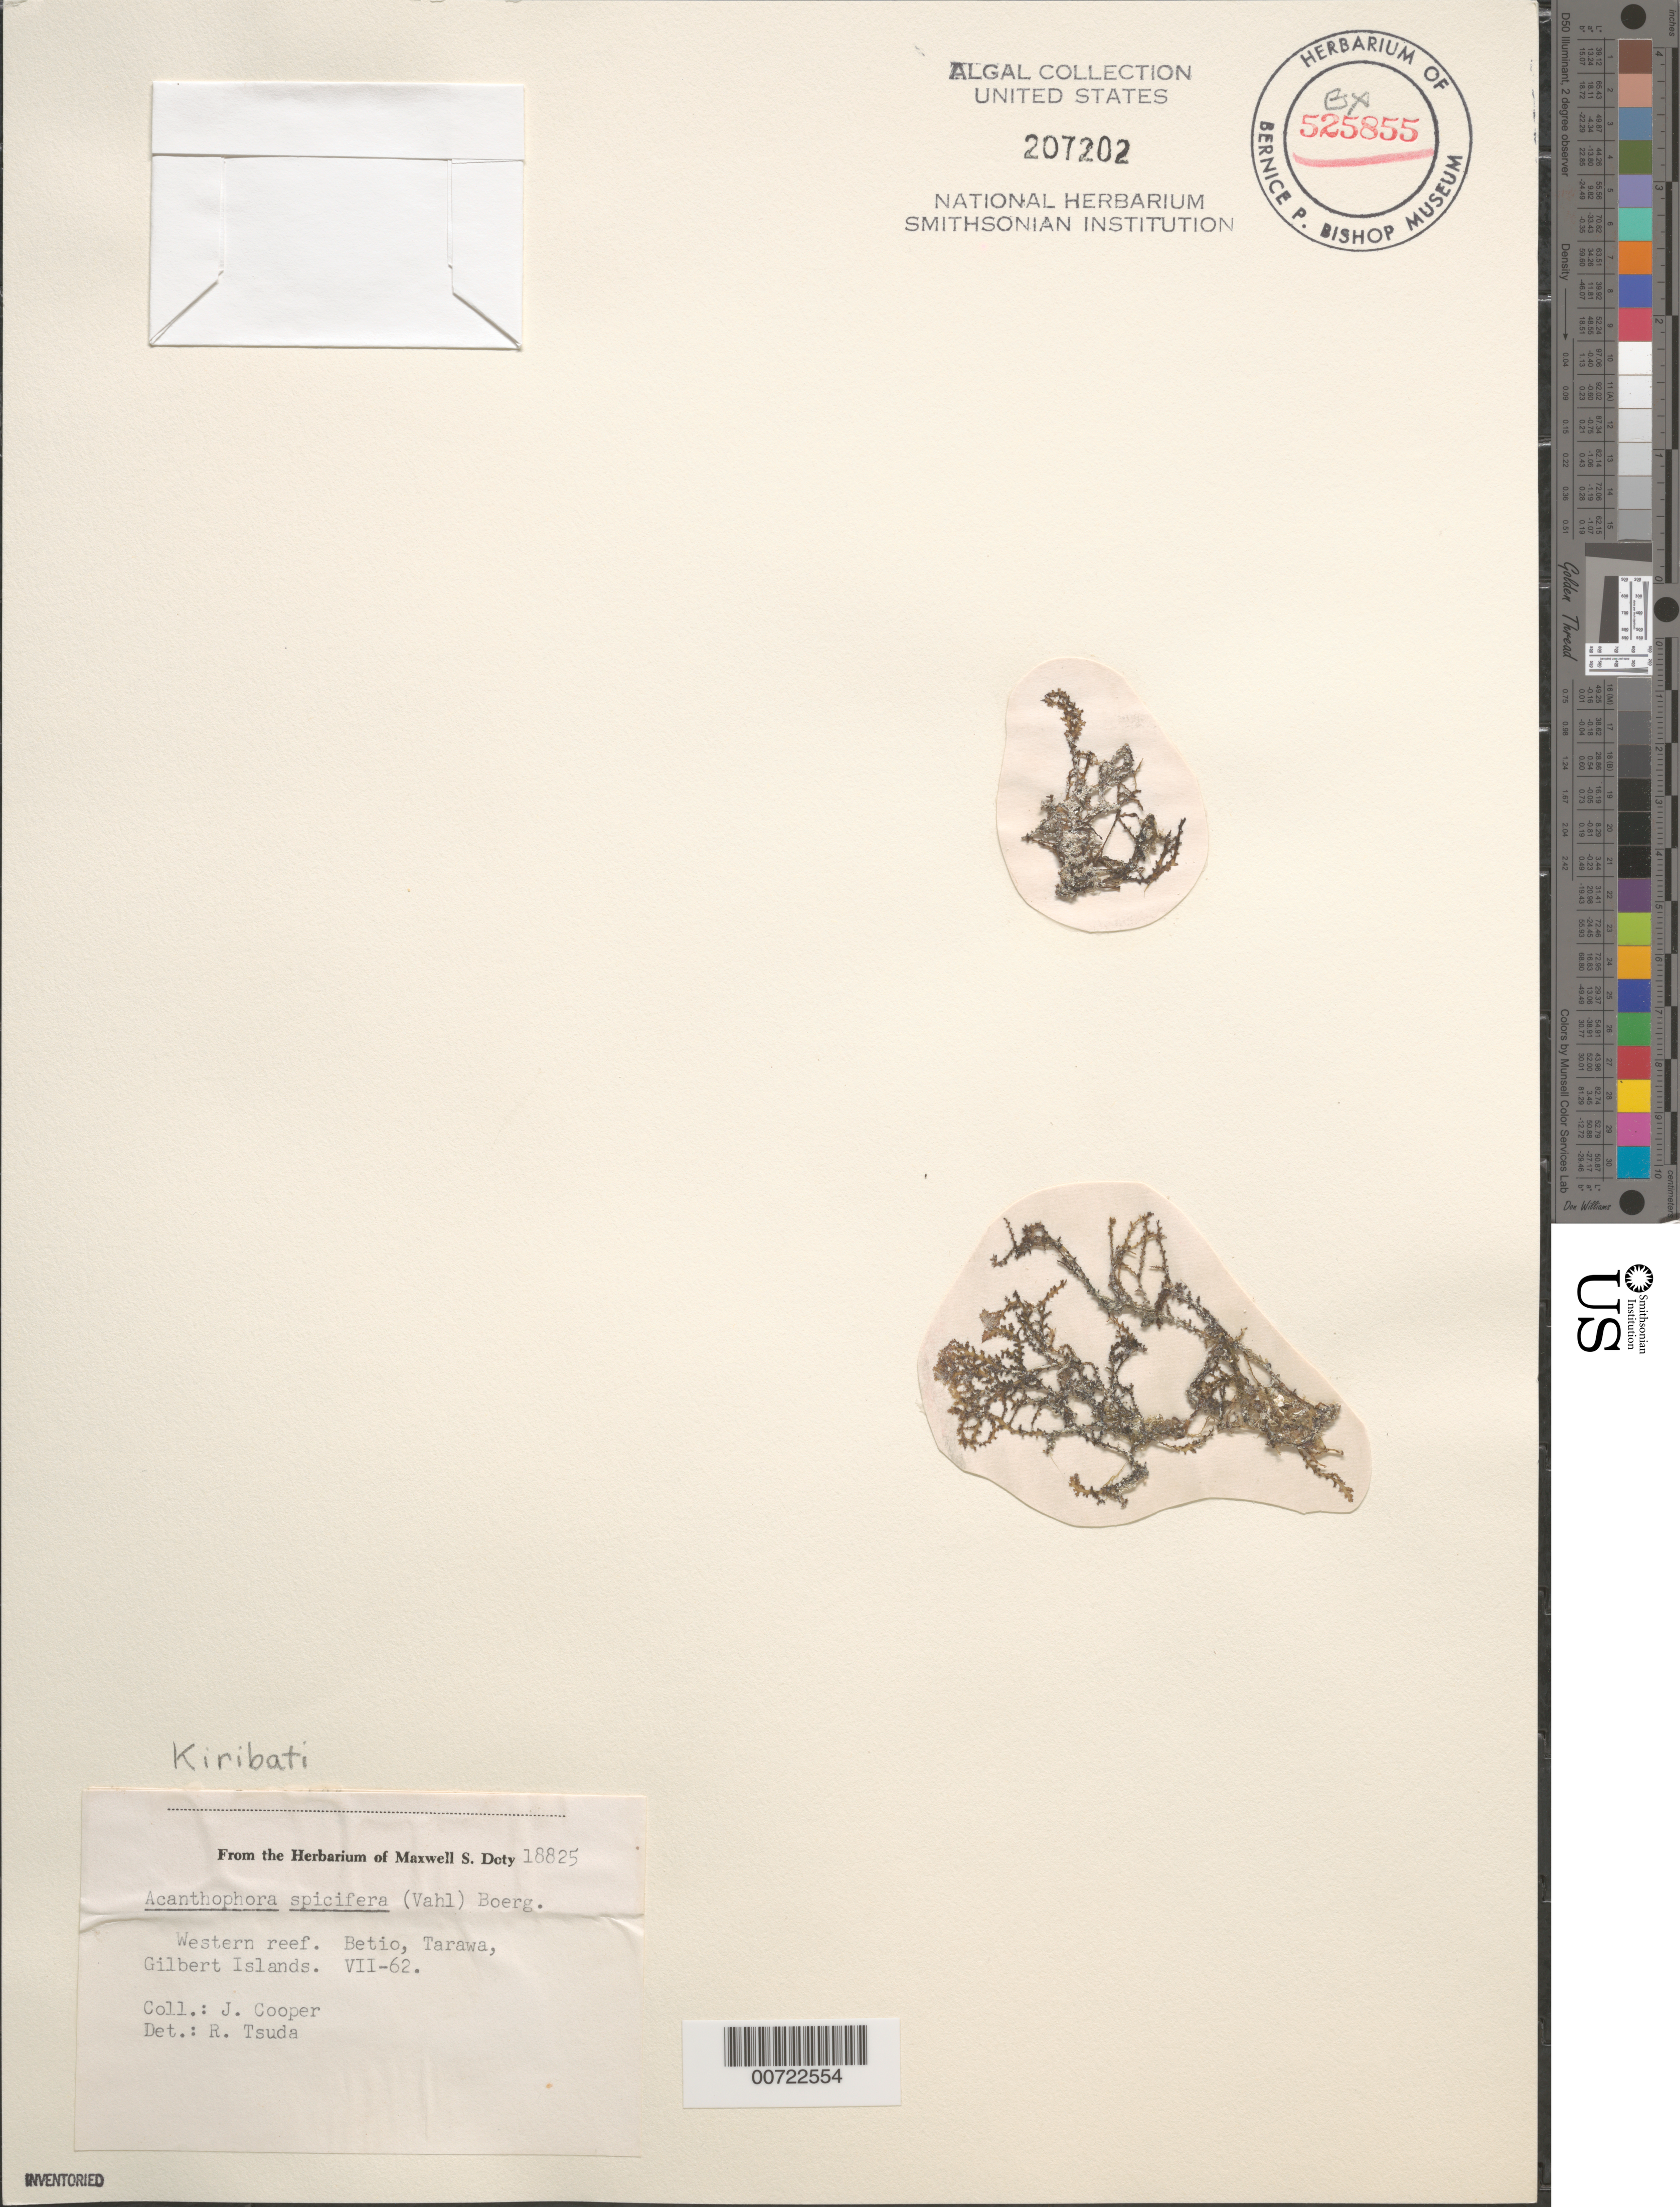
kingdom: Plantae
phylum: Rhodophyta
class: Florideophyceae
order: Ceramiales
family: Rhodomelaceae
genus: Acanthophora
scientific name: Acanthophora spicifera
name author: (Vahl) Børgesen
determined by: Tsuda, R. T.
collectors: J. Cooper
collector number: MSD 18825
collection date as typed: Jul 1962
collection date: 1962-07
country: Kiribati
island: Tarawa Atoll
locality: Betio. Western reef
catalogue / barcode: US 207202